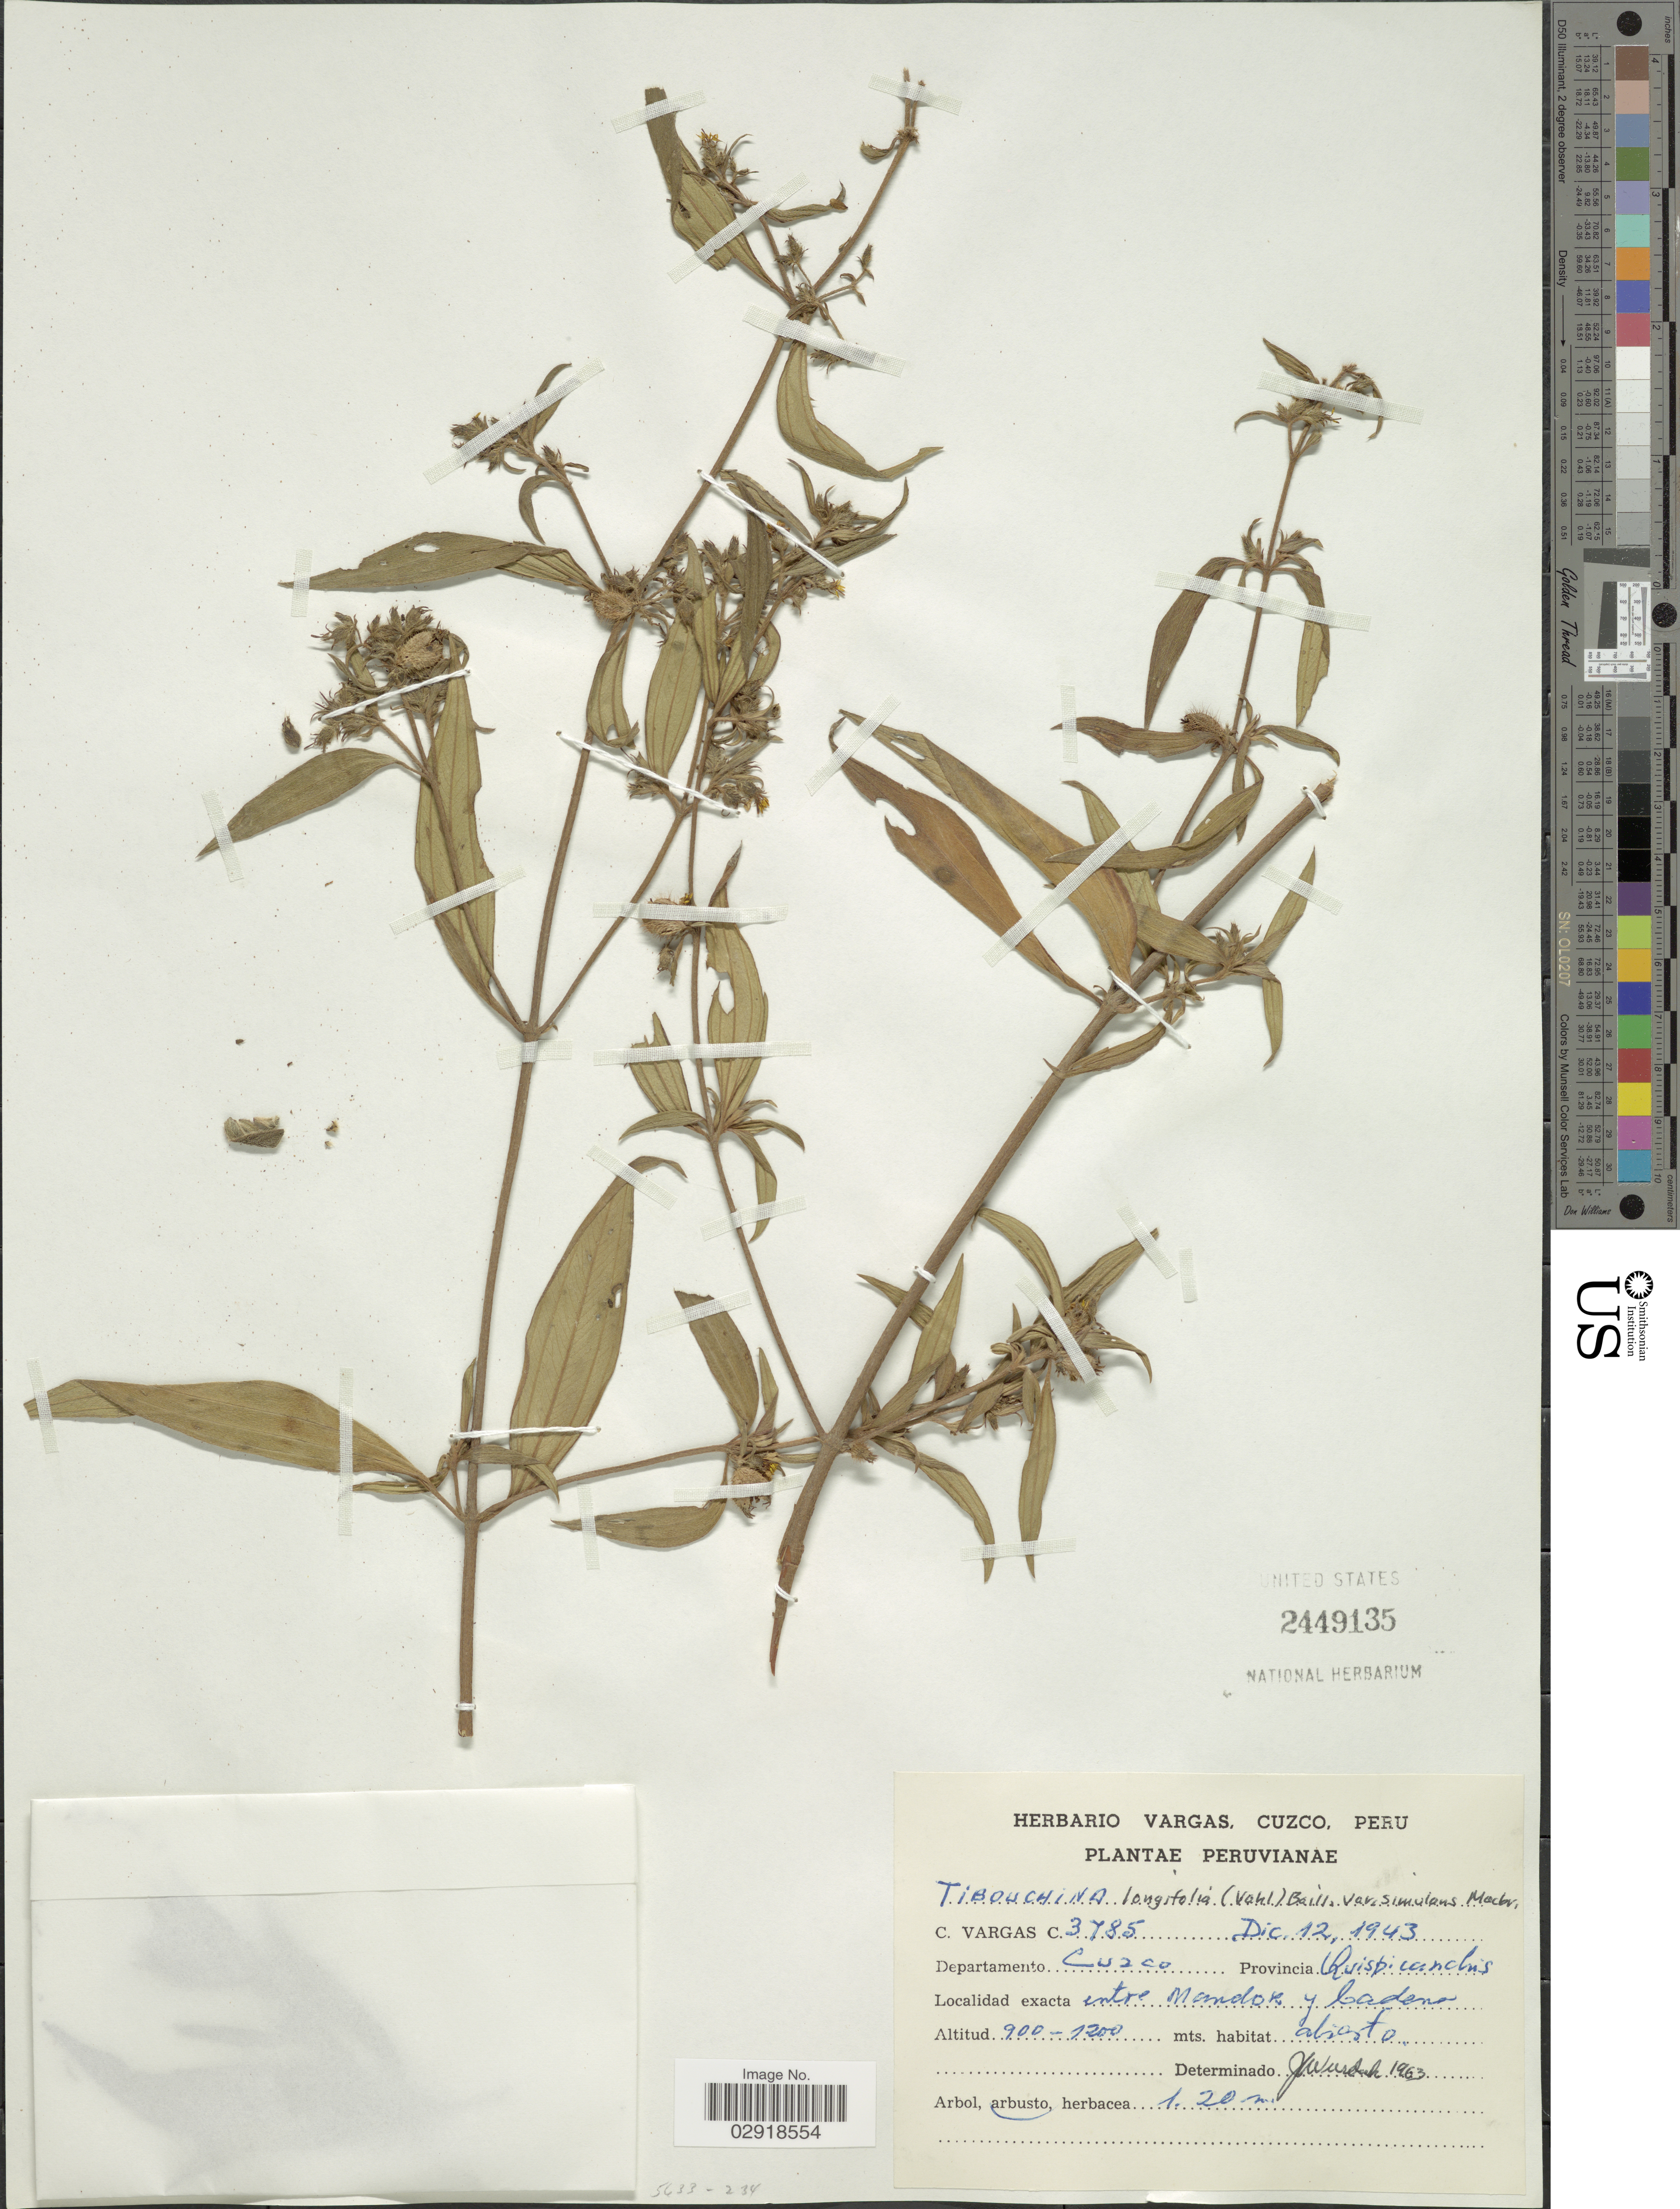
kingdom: Plantae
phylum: Tracheophyta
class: Magnoliopsida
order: Myrtales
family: Melastomataceae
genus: Chaetogastra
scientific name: Chaetogastra longifolia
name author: (Vahl) DC.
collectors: C. Vargas Calderón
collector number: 3785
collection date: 1943-12-12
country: Peru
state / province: Cusco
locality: Departamento Cuzco. Provincia Quispicanchis, entre Mandor y Cadena.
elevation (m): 900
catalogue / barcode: US 2449135